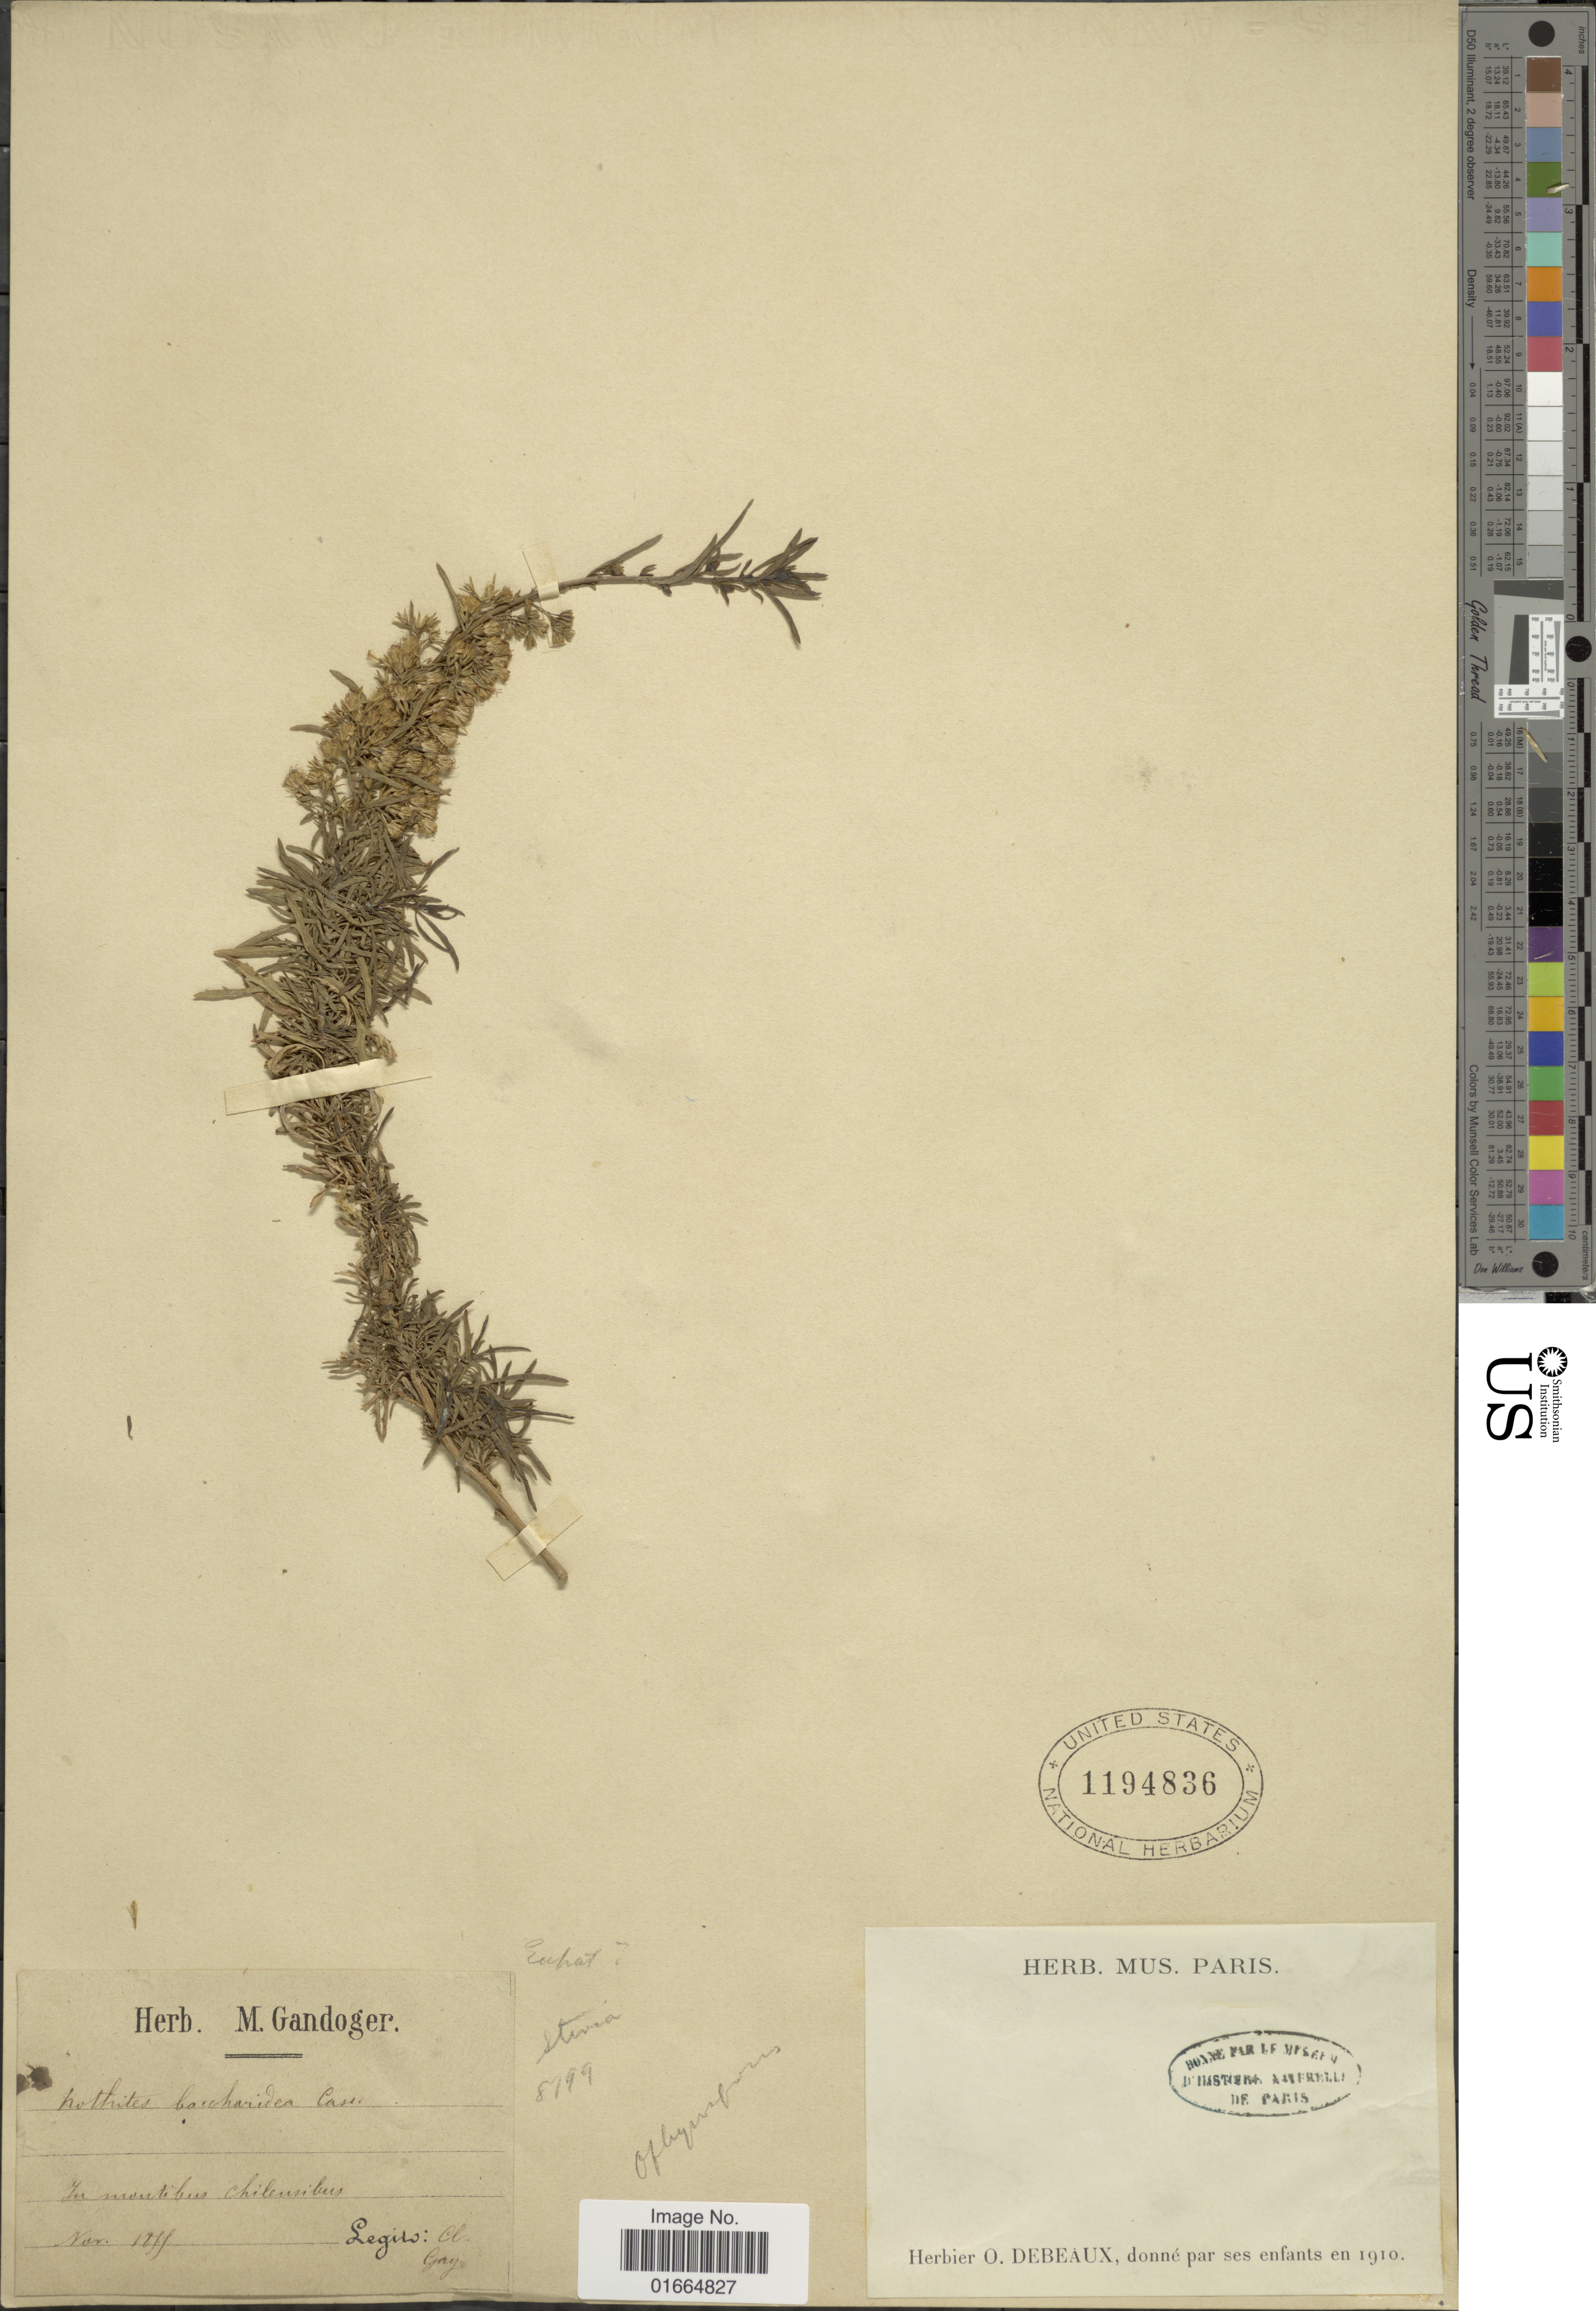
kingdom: Plantae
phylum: Tracheophyta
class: Magnoliopsida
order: Asterales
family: Asteraceae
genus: Ophryosporus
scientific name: Ophryosporus paradoxus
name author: (Hook. & Arn.) Benth. & Hook. f. ex B.D. Jacks.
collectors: C. Gay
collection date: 1855-11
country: Chile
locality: In montibus Chilensibus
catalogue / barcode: US 1194836